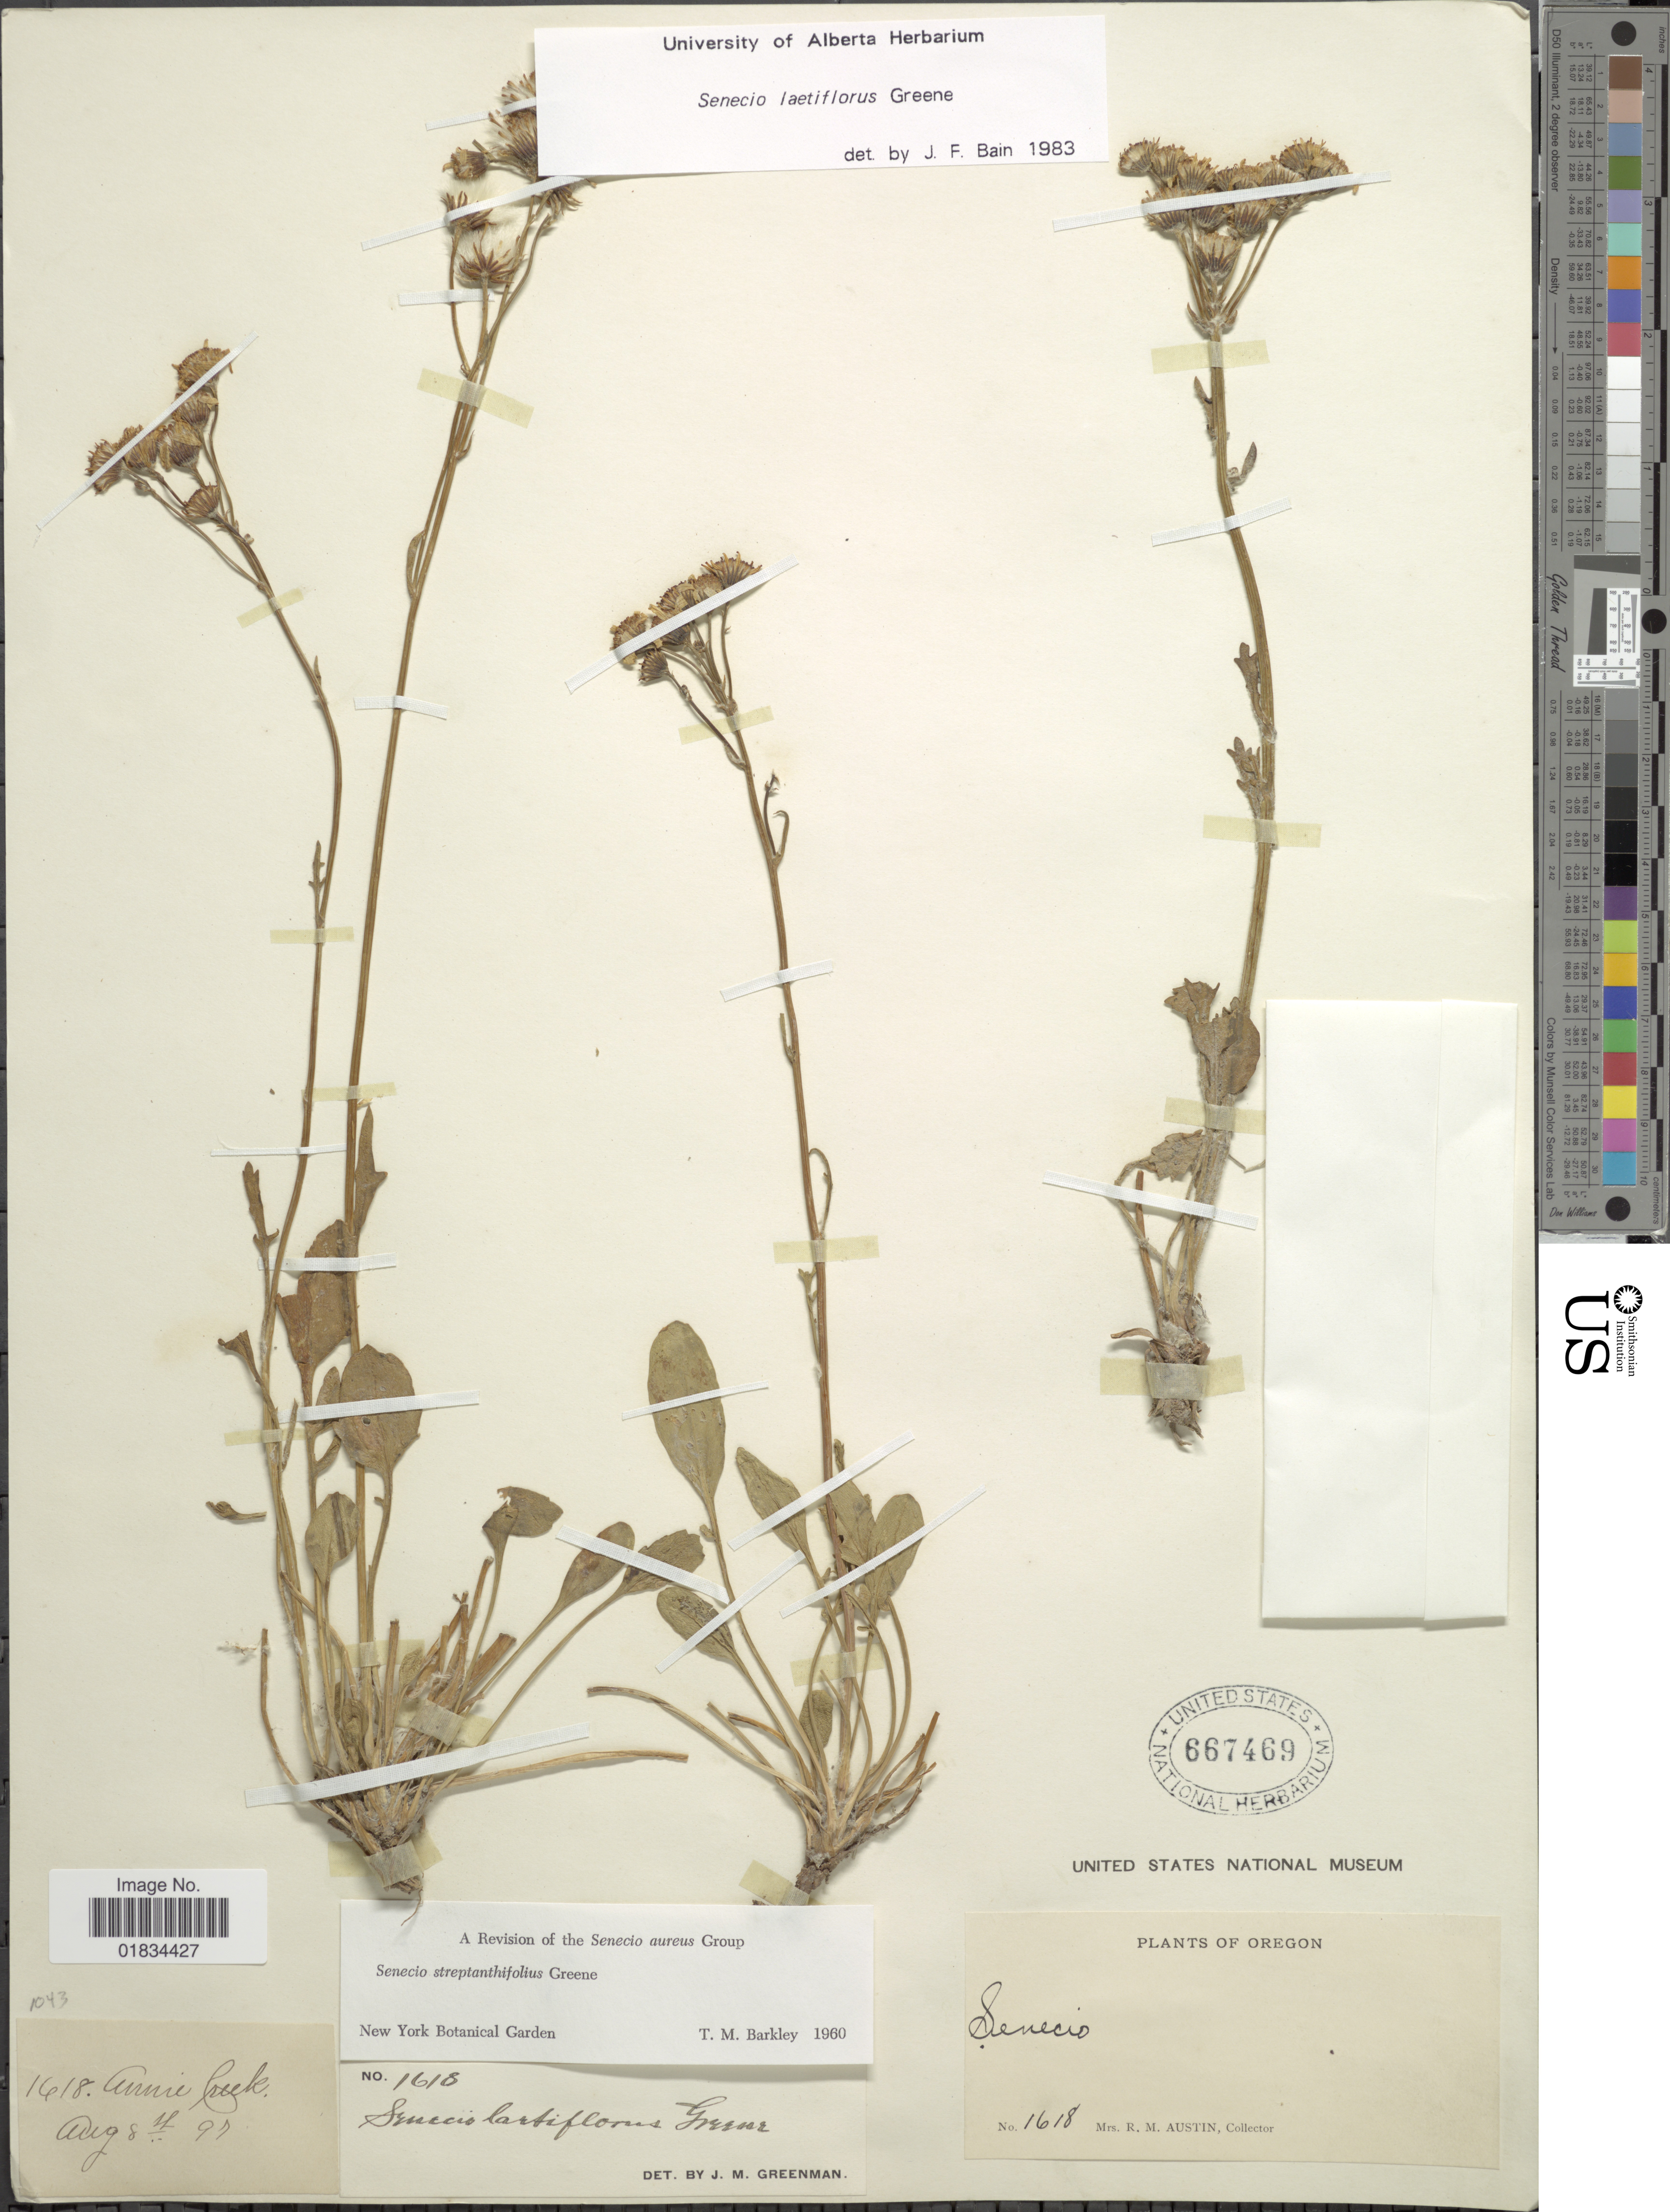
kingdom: Plantae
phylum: Tracheophyta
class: Magnoliopsida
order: Asterales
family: Asteraceae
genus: Senecio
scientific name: Senecio laetiflorus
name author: Greene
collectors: R. Austin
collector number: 1618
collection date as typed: Transcribed d/m/y: 8/8/97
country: United States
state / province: Oregon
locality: Annie Creek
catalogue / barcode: US 667469